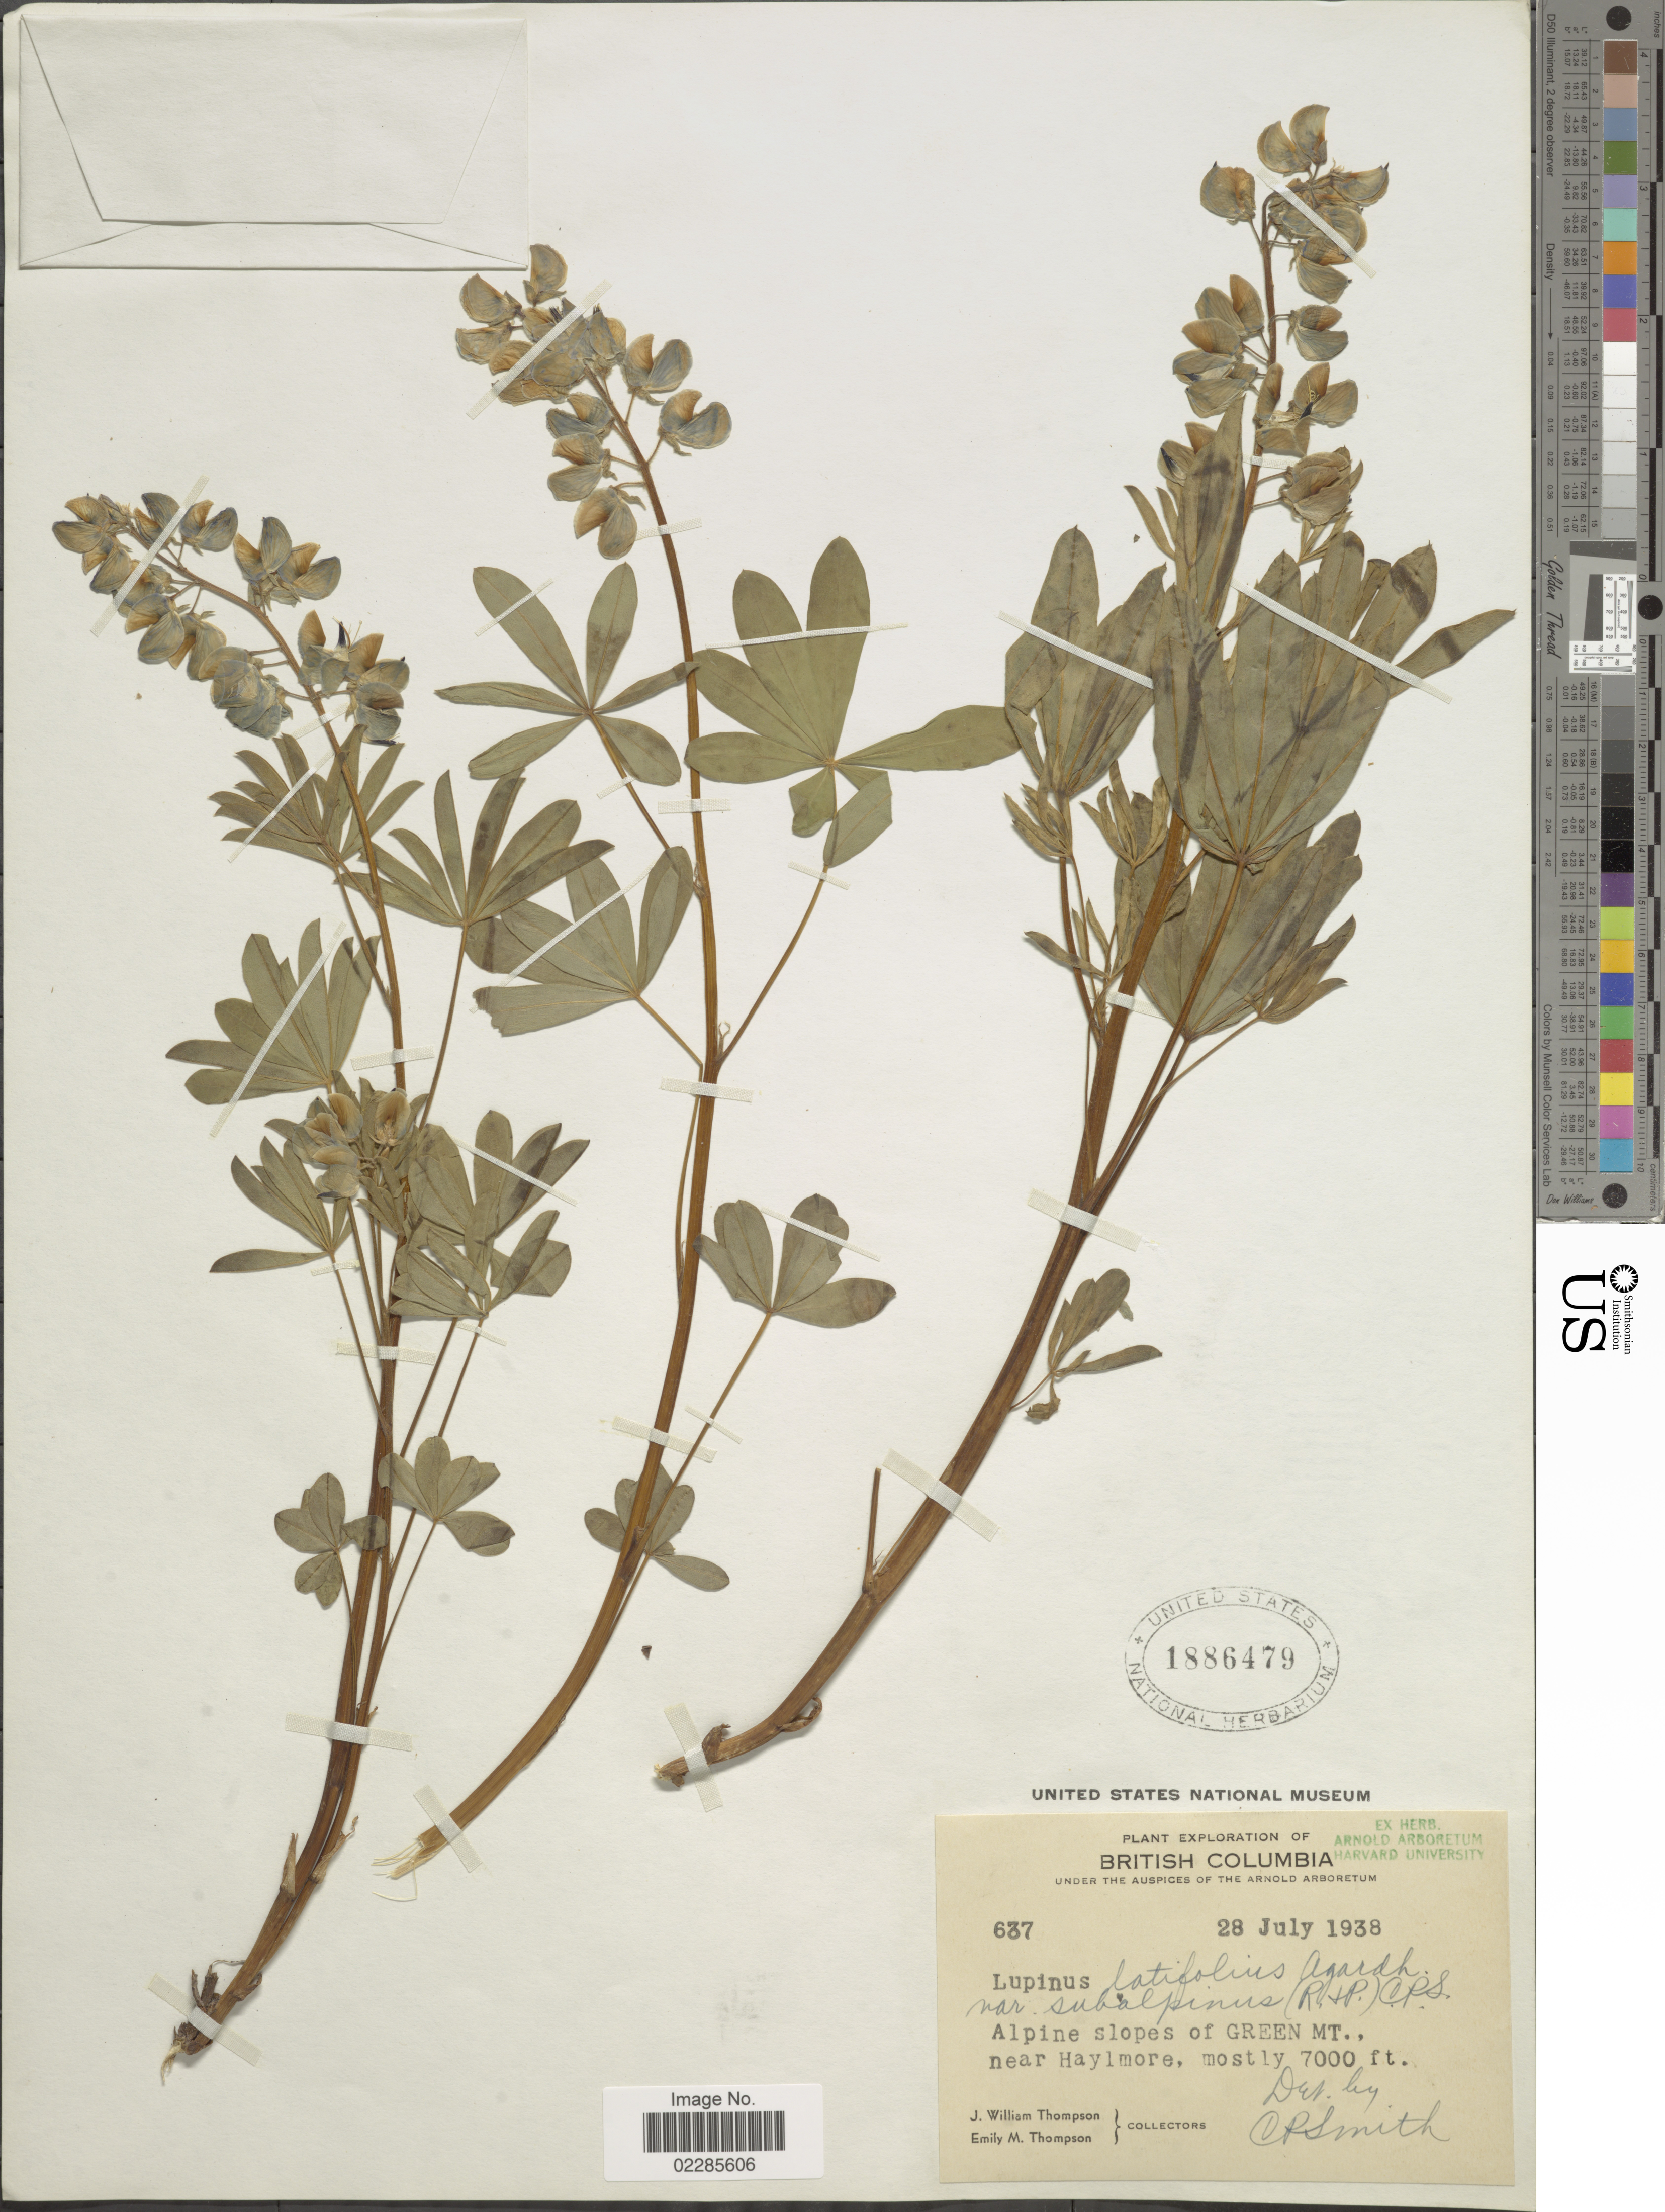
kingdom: Plantae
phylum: Tracheophyta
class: Magnoliopsida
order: Fabales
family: Fabaceae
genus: Lupinus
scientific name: Lupinus latifolius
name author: Lindl. ex J. Agardh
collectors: J. W. Thompson & E. M. Thompson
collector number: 637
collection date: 1938-07-28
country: Canada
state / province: British Columbia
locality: Alpine slopes of Greene Mt., near Haylmore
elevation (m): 2134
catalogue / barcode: US 1886479